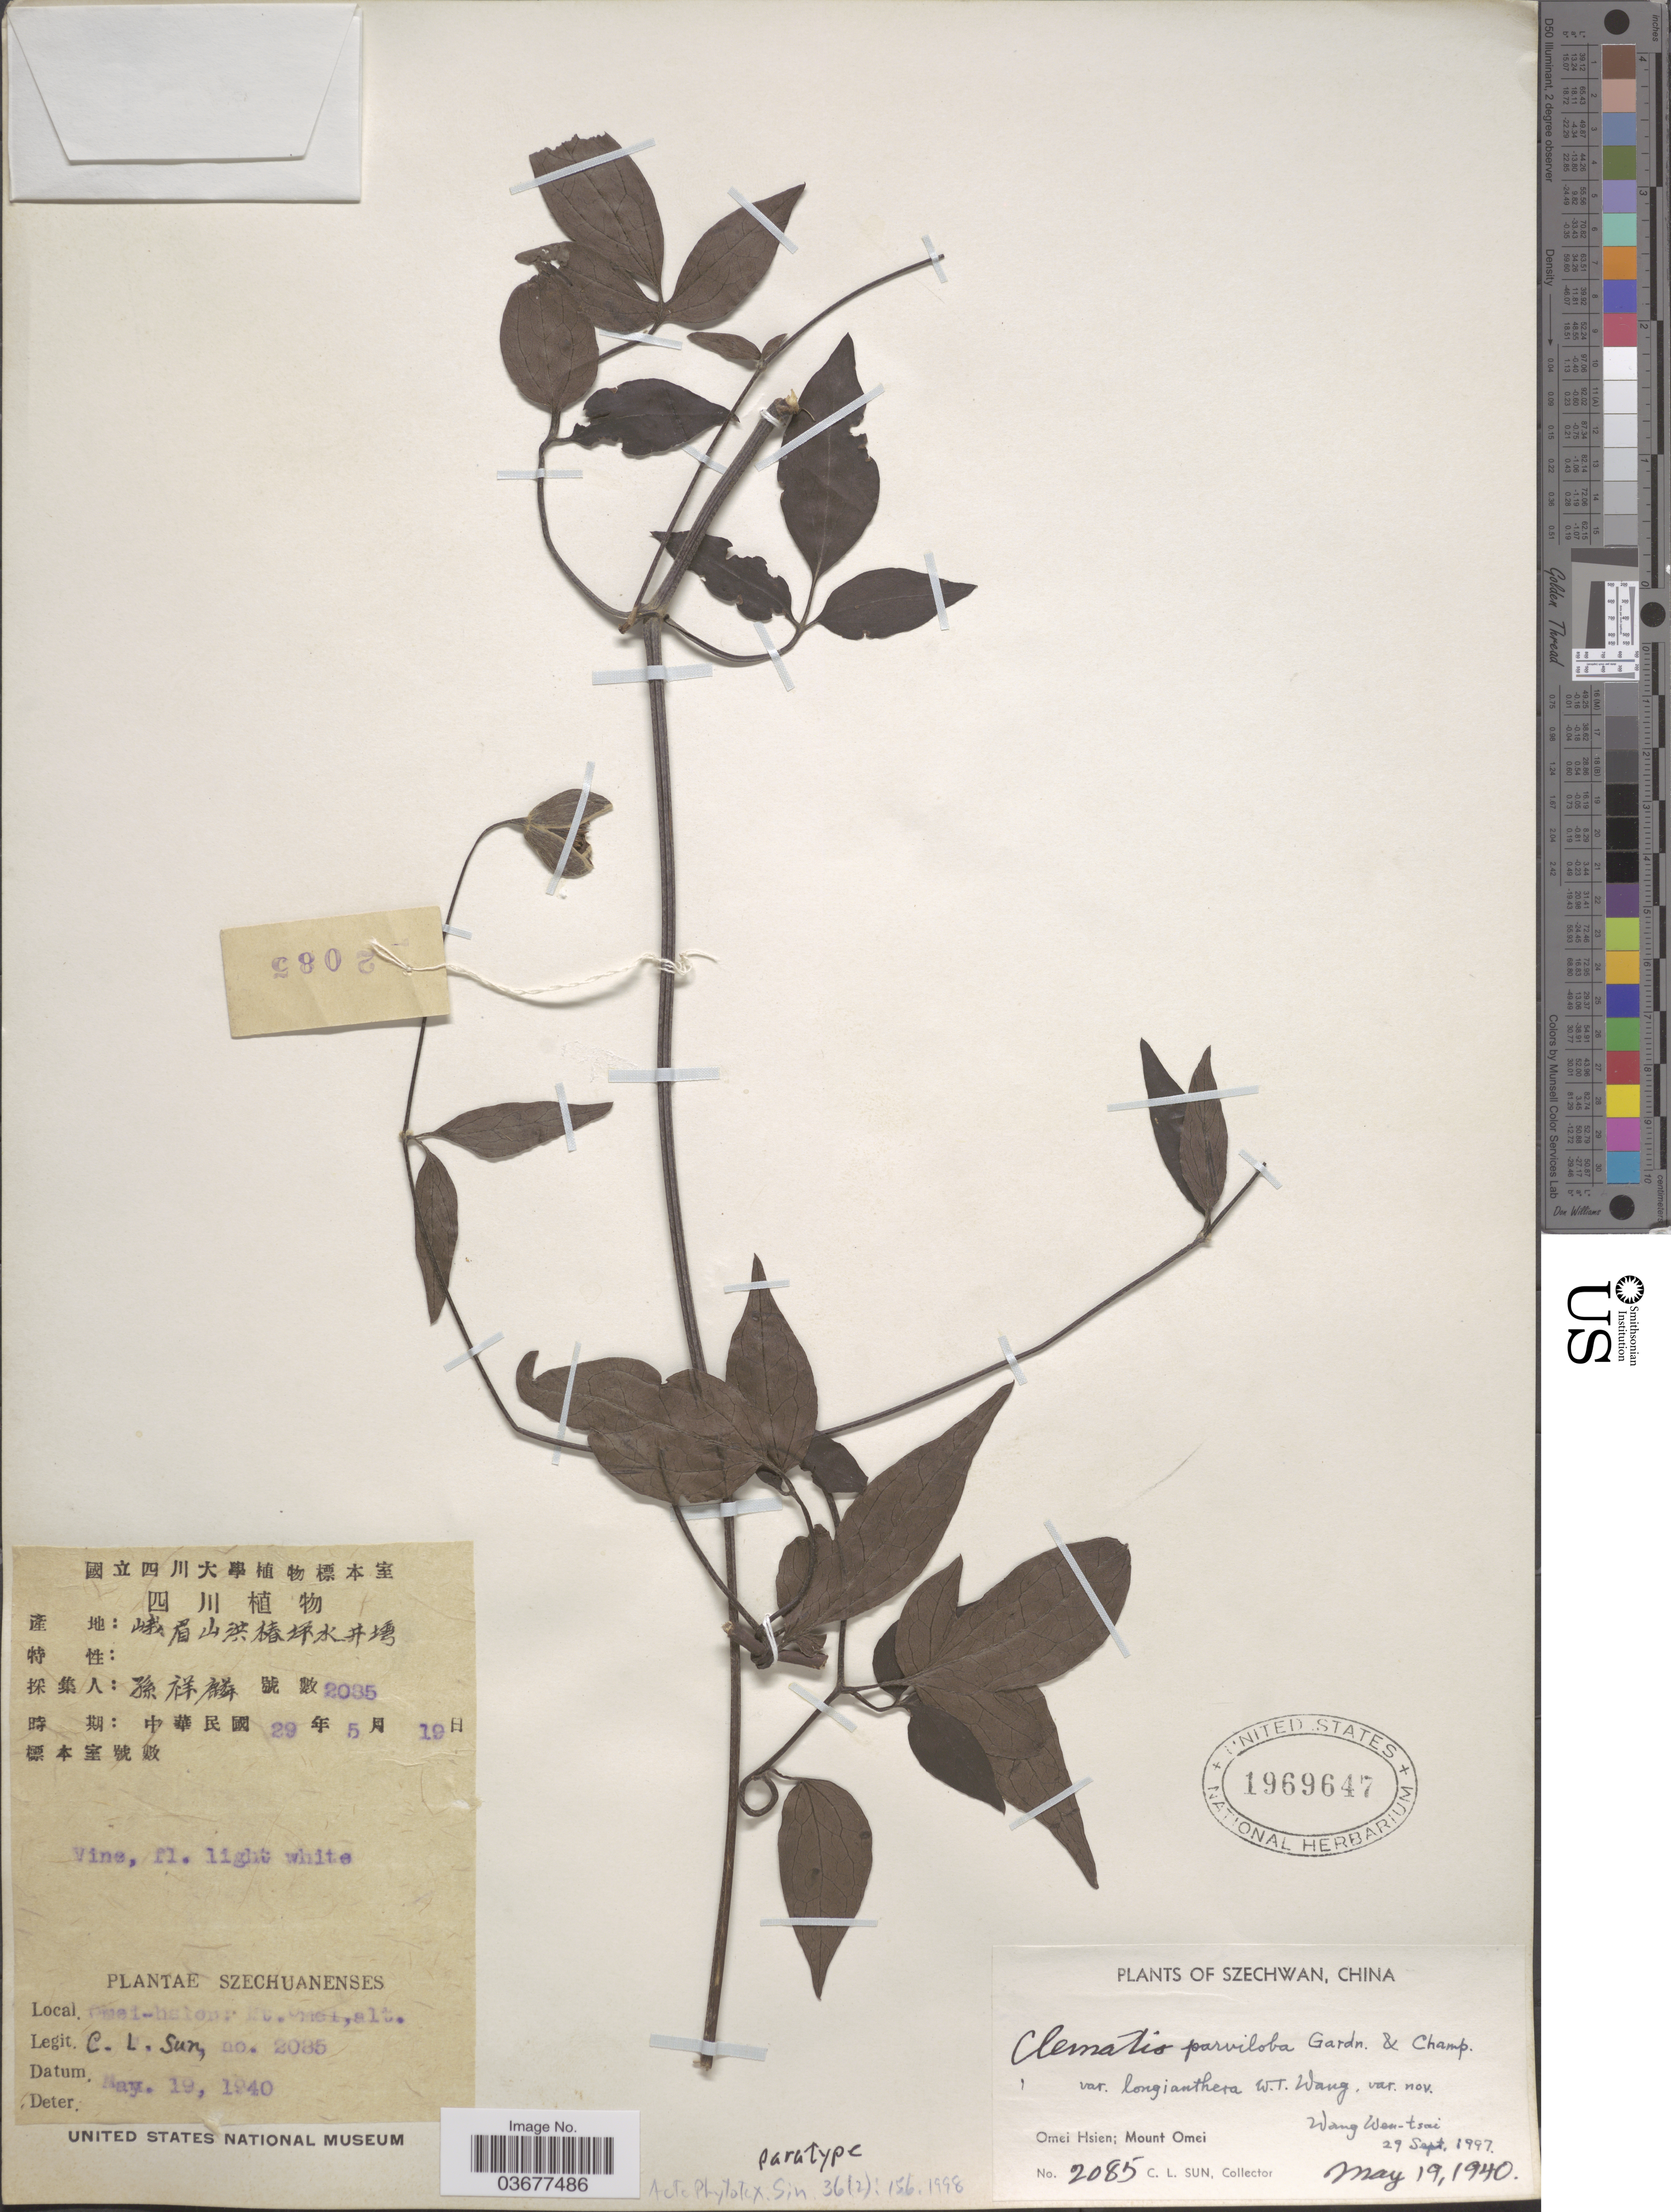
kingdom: Plantae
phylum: Tracheophyta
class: Magnoliopsida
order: Ranunculales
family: Ranunculaceae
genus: Clematis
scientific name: Clematis parviloba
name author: Gardner & Champ.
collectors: C. Sun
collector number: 2085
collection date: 1940-05-19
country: China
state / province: Sichuan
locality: Szechwan. Omei Hsien; Mount Omei.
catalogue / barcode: US 1969647